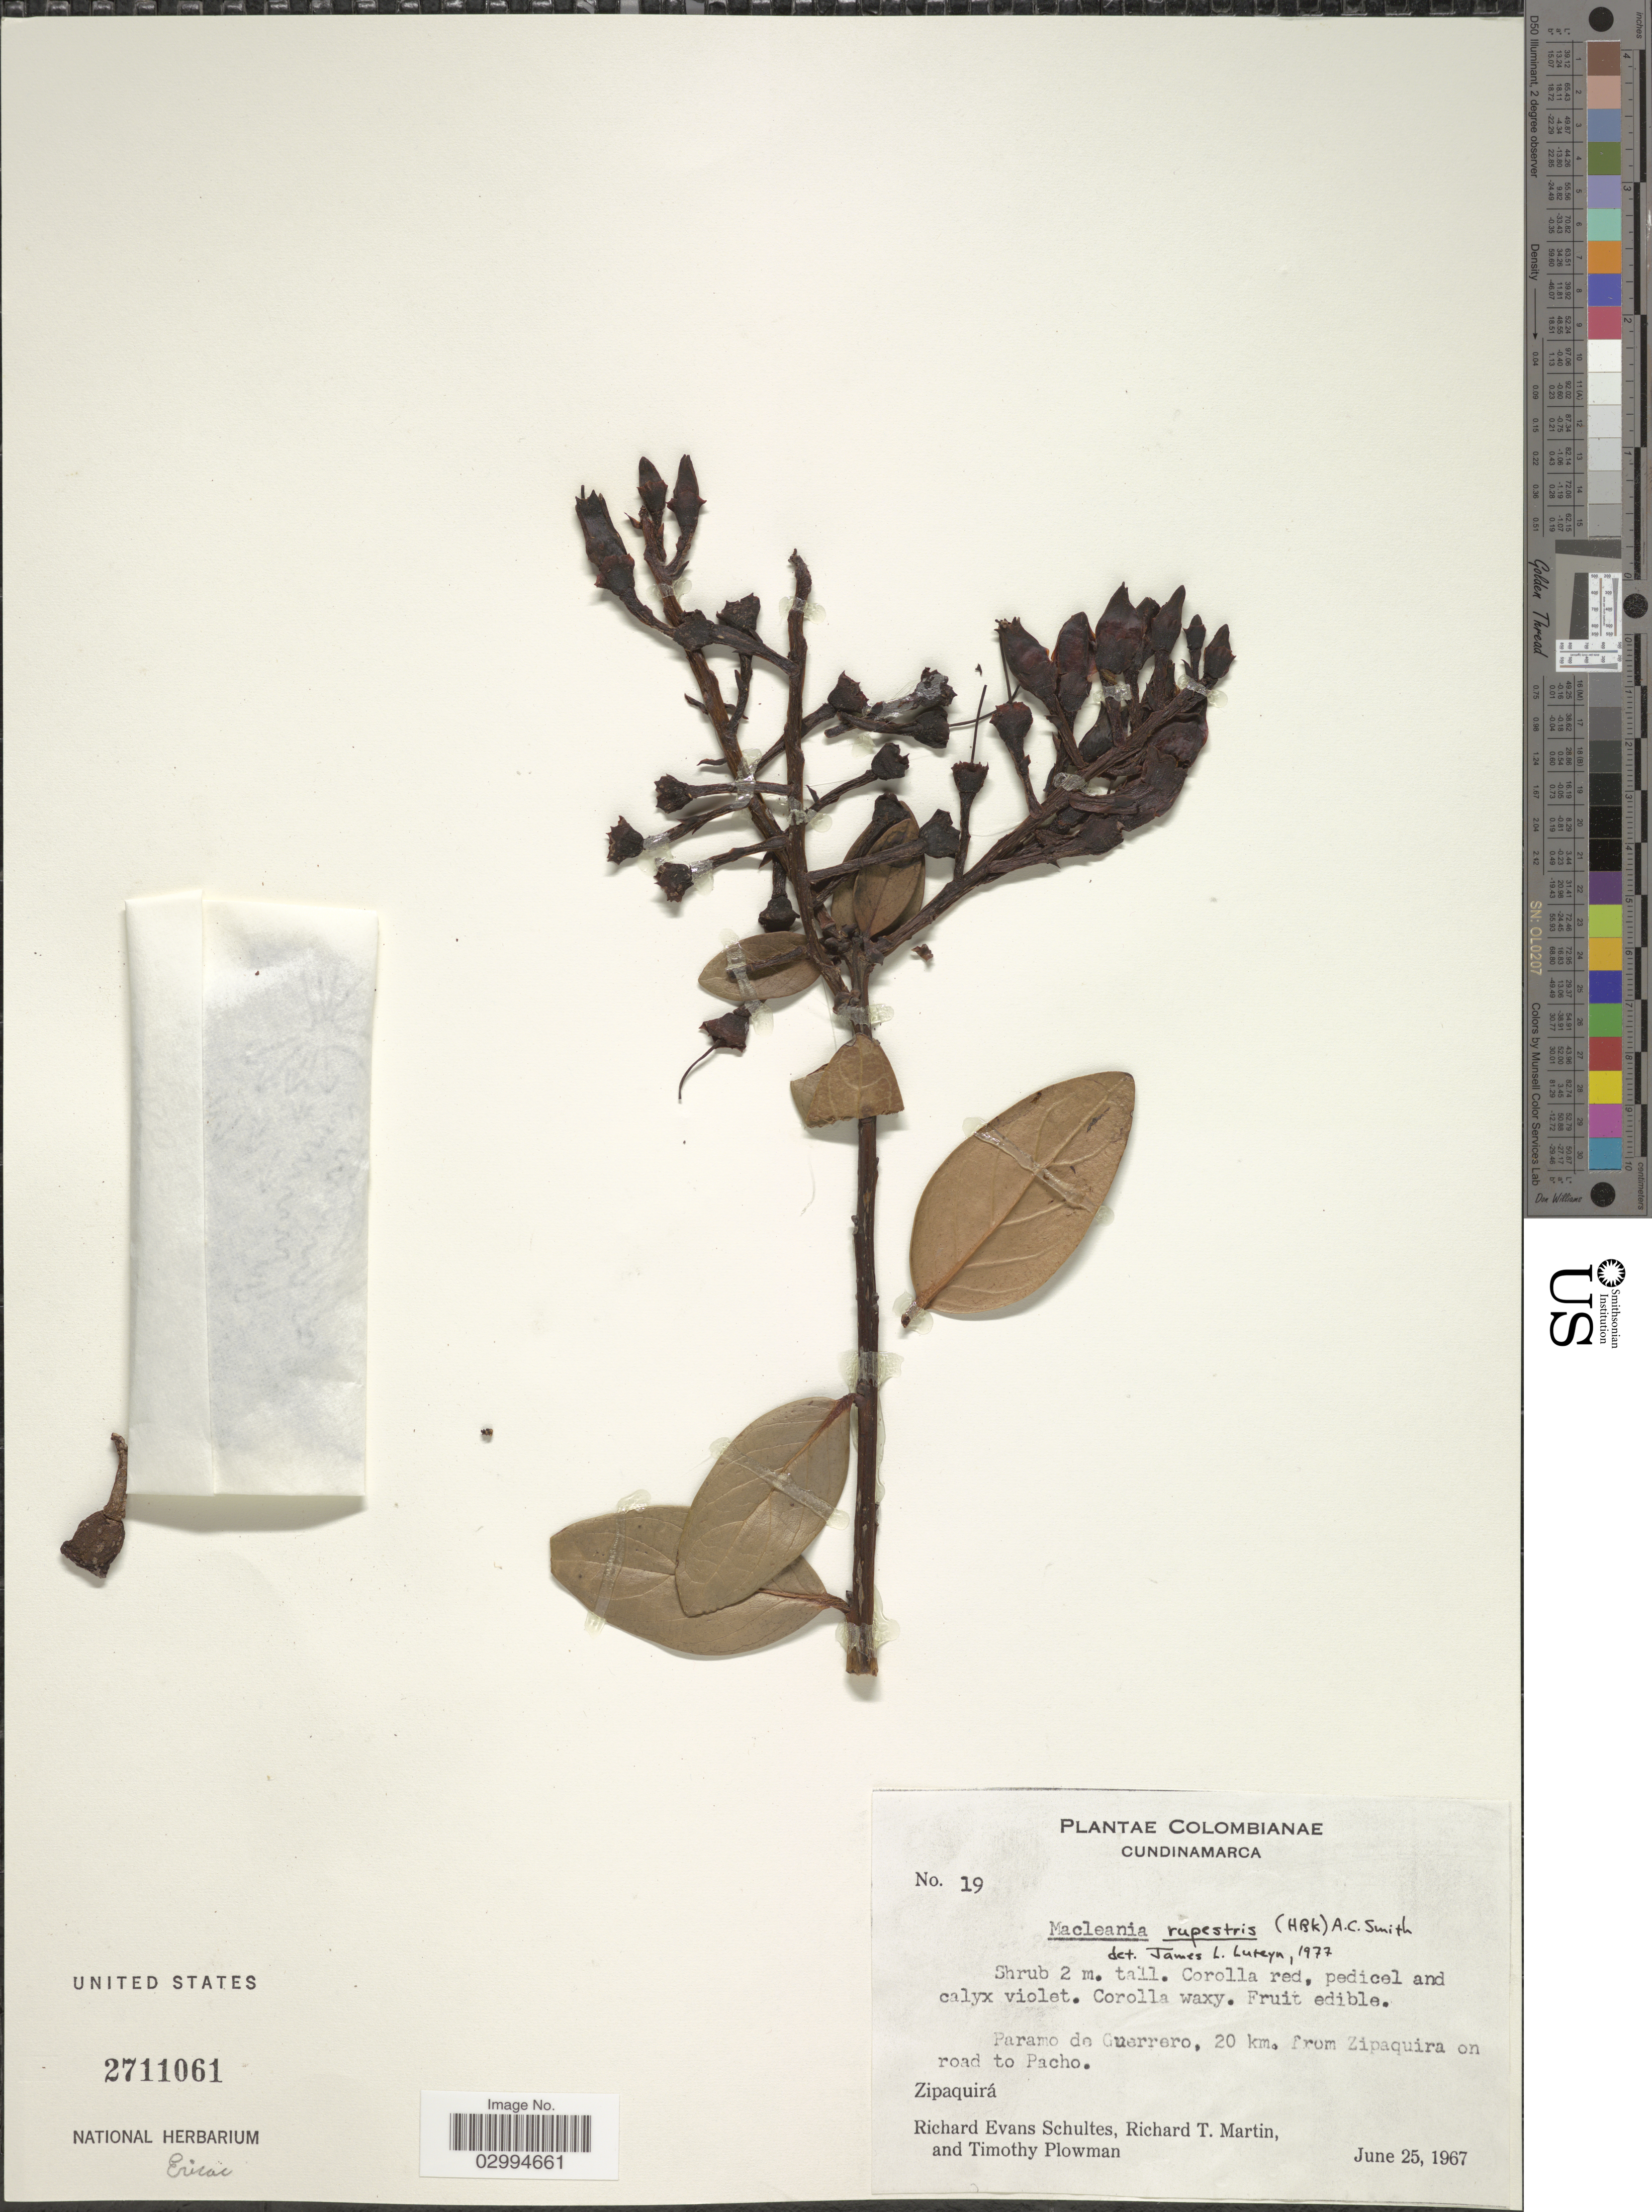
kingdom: Plantae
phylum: Tracheophyta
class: Magnoliopsida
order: Ericales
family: Ericaceae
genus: Macleania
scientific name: Macleania rupestris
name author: (Kunth) A.C. Sm.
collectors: R. E. Schultes, R. T. Martin & T. Plowman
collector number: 19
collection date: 1967-06-25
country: Colombia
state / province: Cundinamarca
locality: Paramo de Guerrero, 20 km. from Zipaquira on road to Pacho. Zipaquirá.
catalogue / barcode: US 2711061